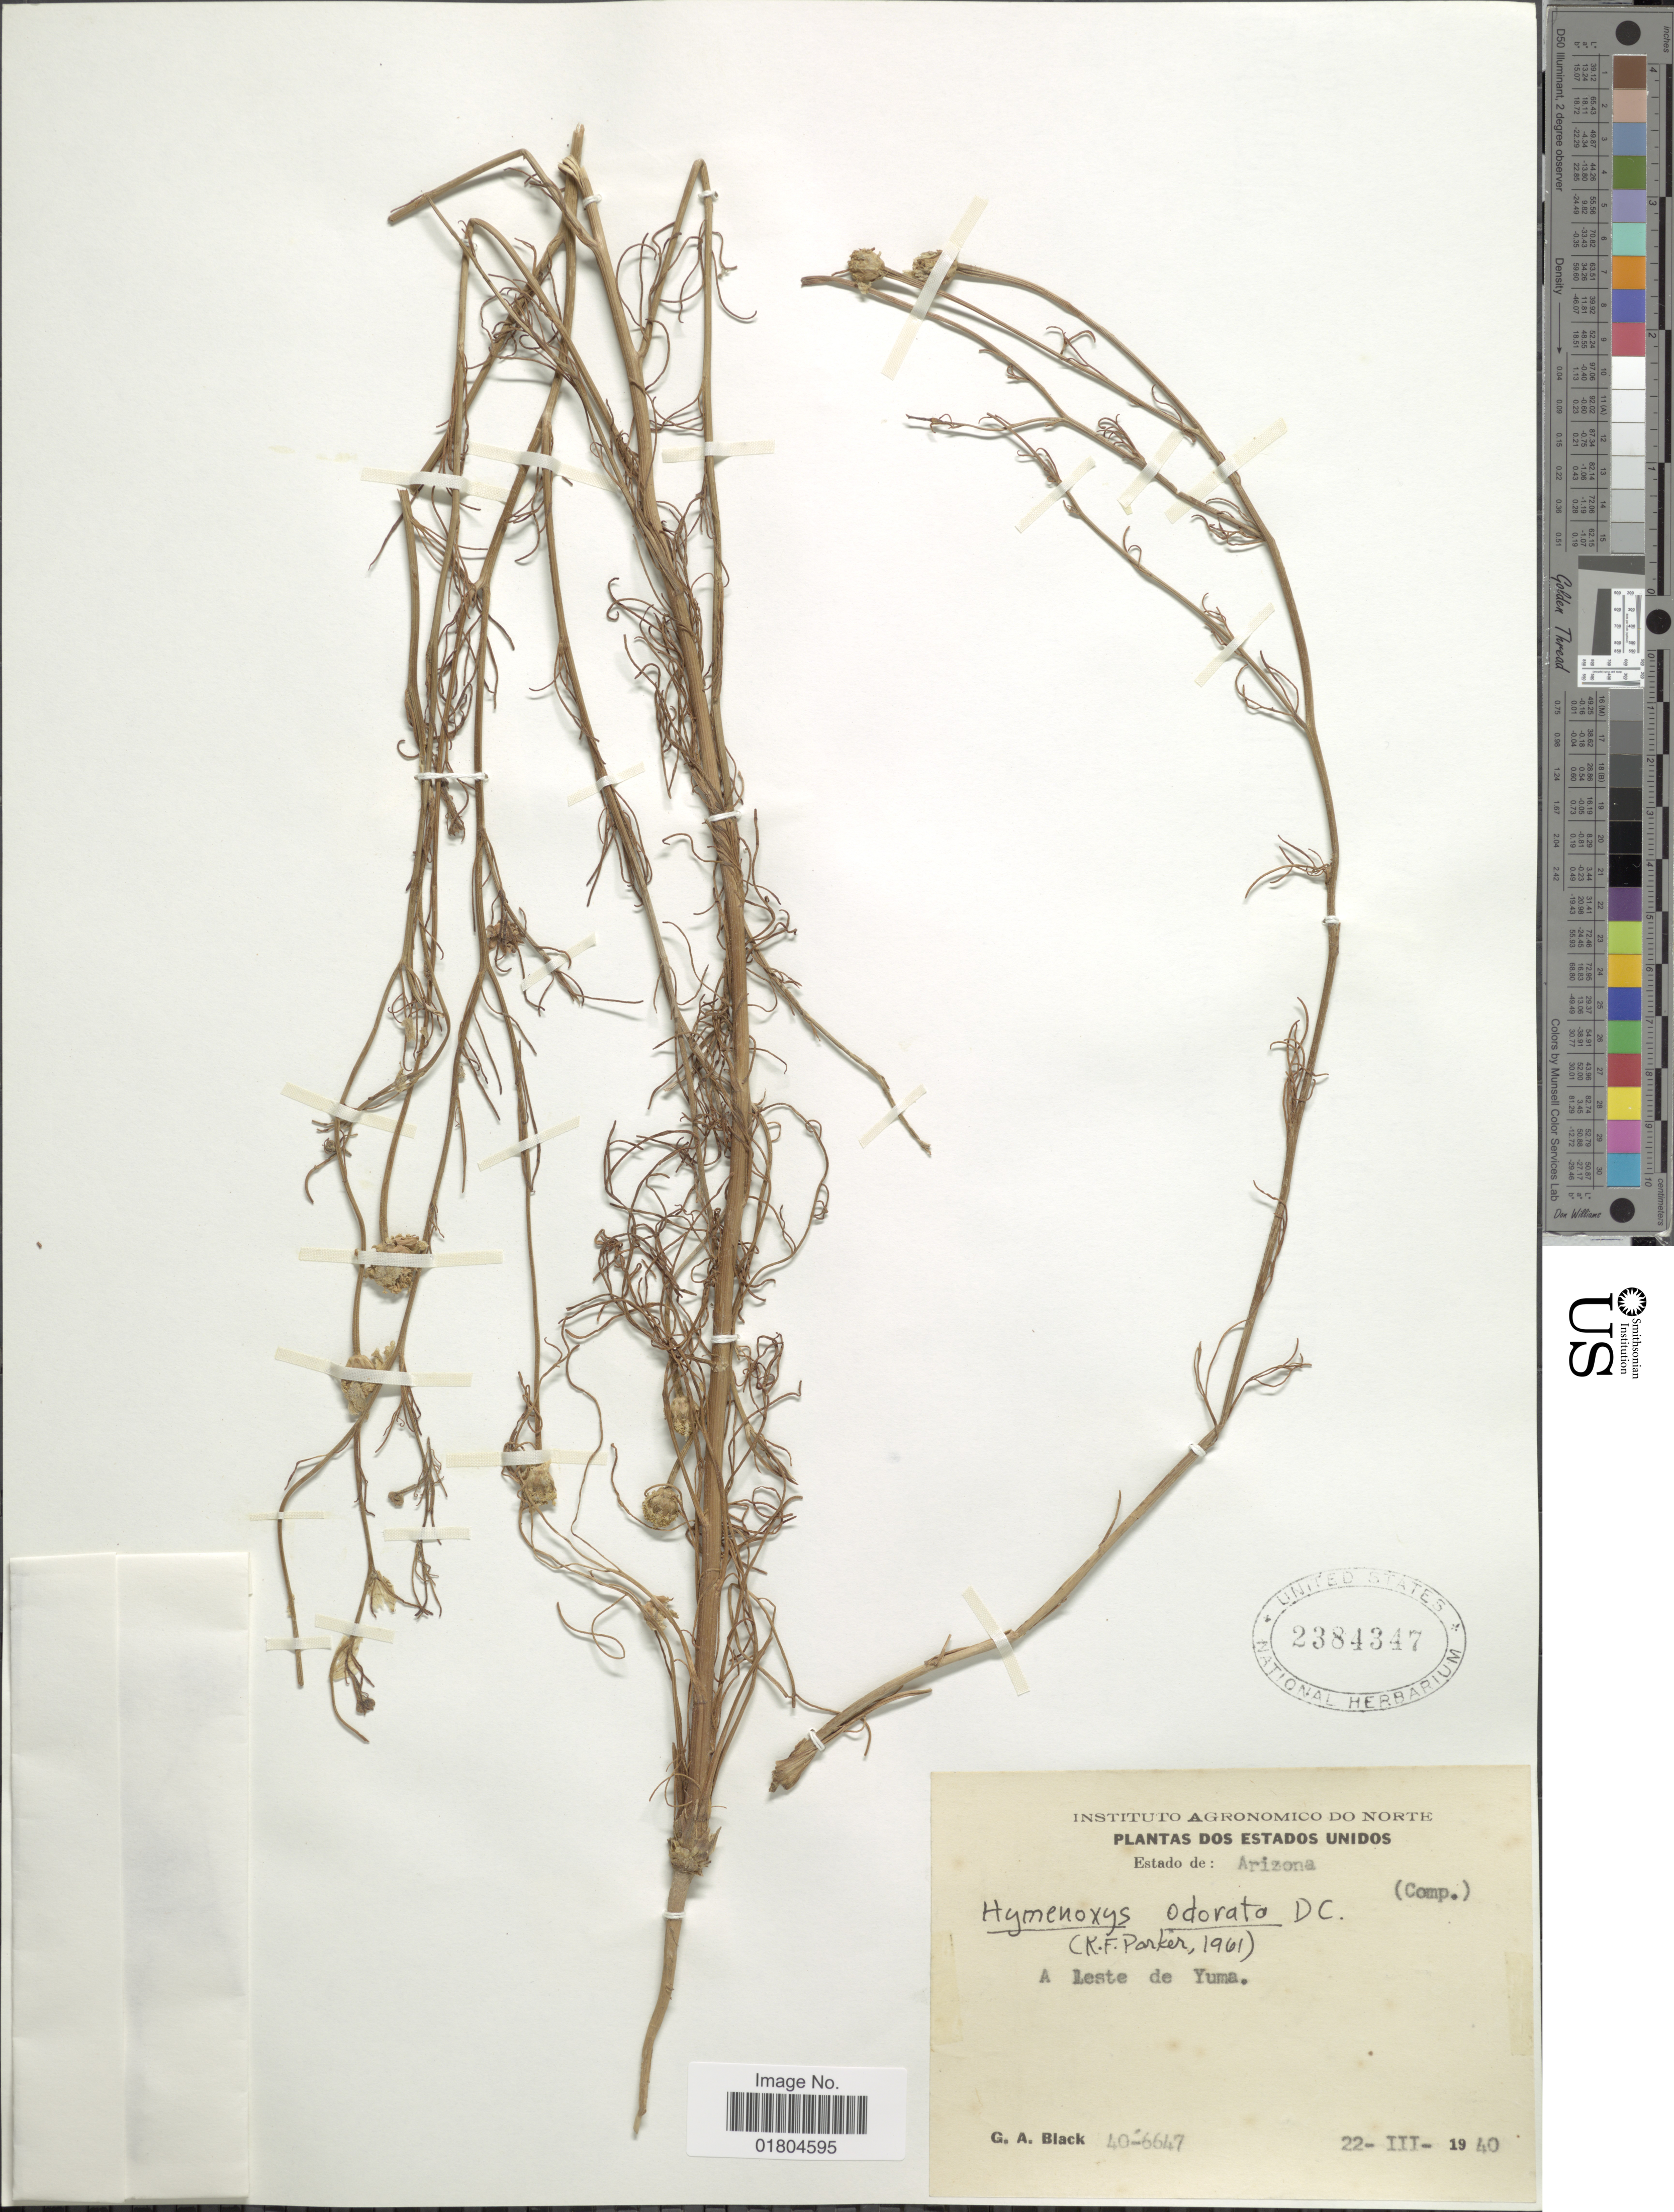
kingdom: Plantae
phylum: Tracheophyta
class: Magnoliopsida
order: Asterales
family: Asteraceae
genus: Hymenoxys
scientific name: Hymenoxys odorata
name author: DC.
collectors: G. A. Black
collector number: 40-6647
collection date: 1940-03-22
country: United States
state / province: Arizona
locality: Estados Unidos. A Leste de Yuma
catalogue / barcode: US 2384347